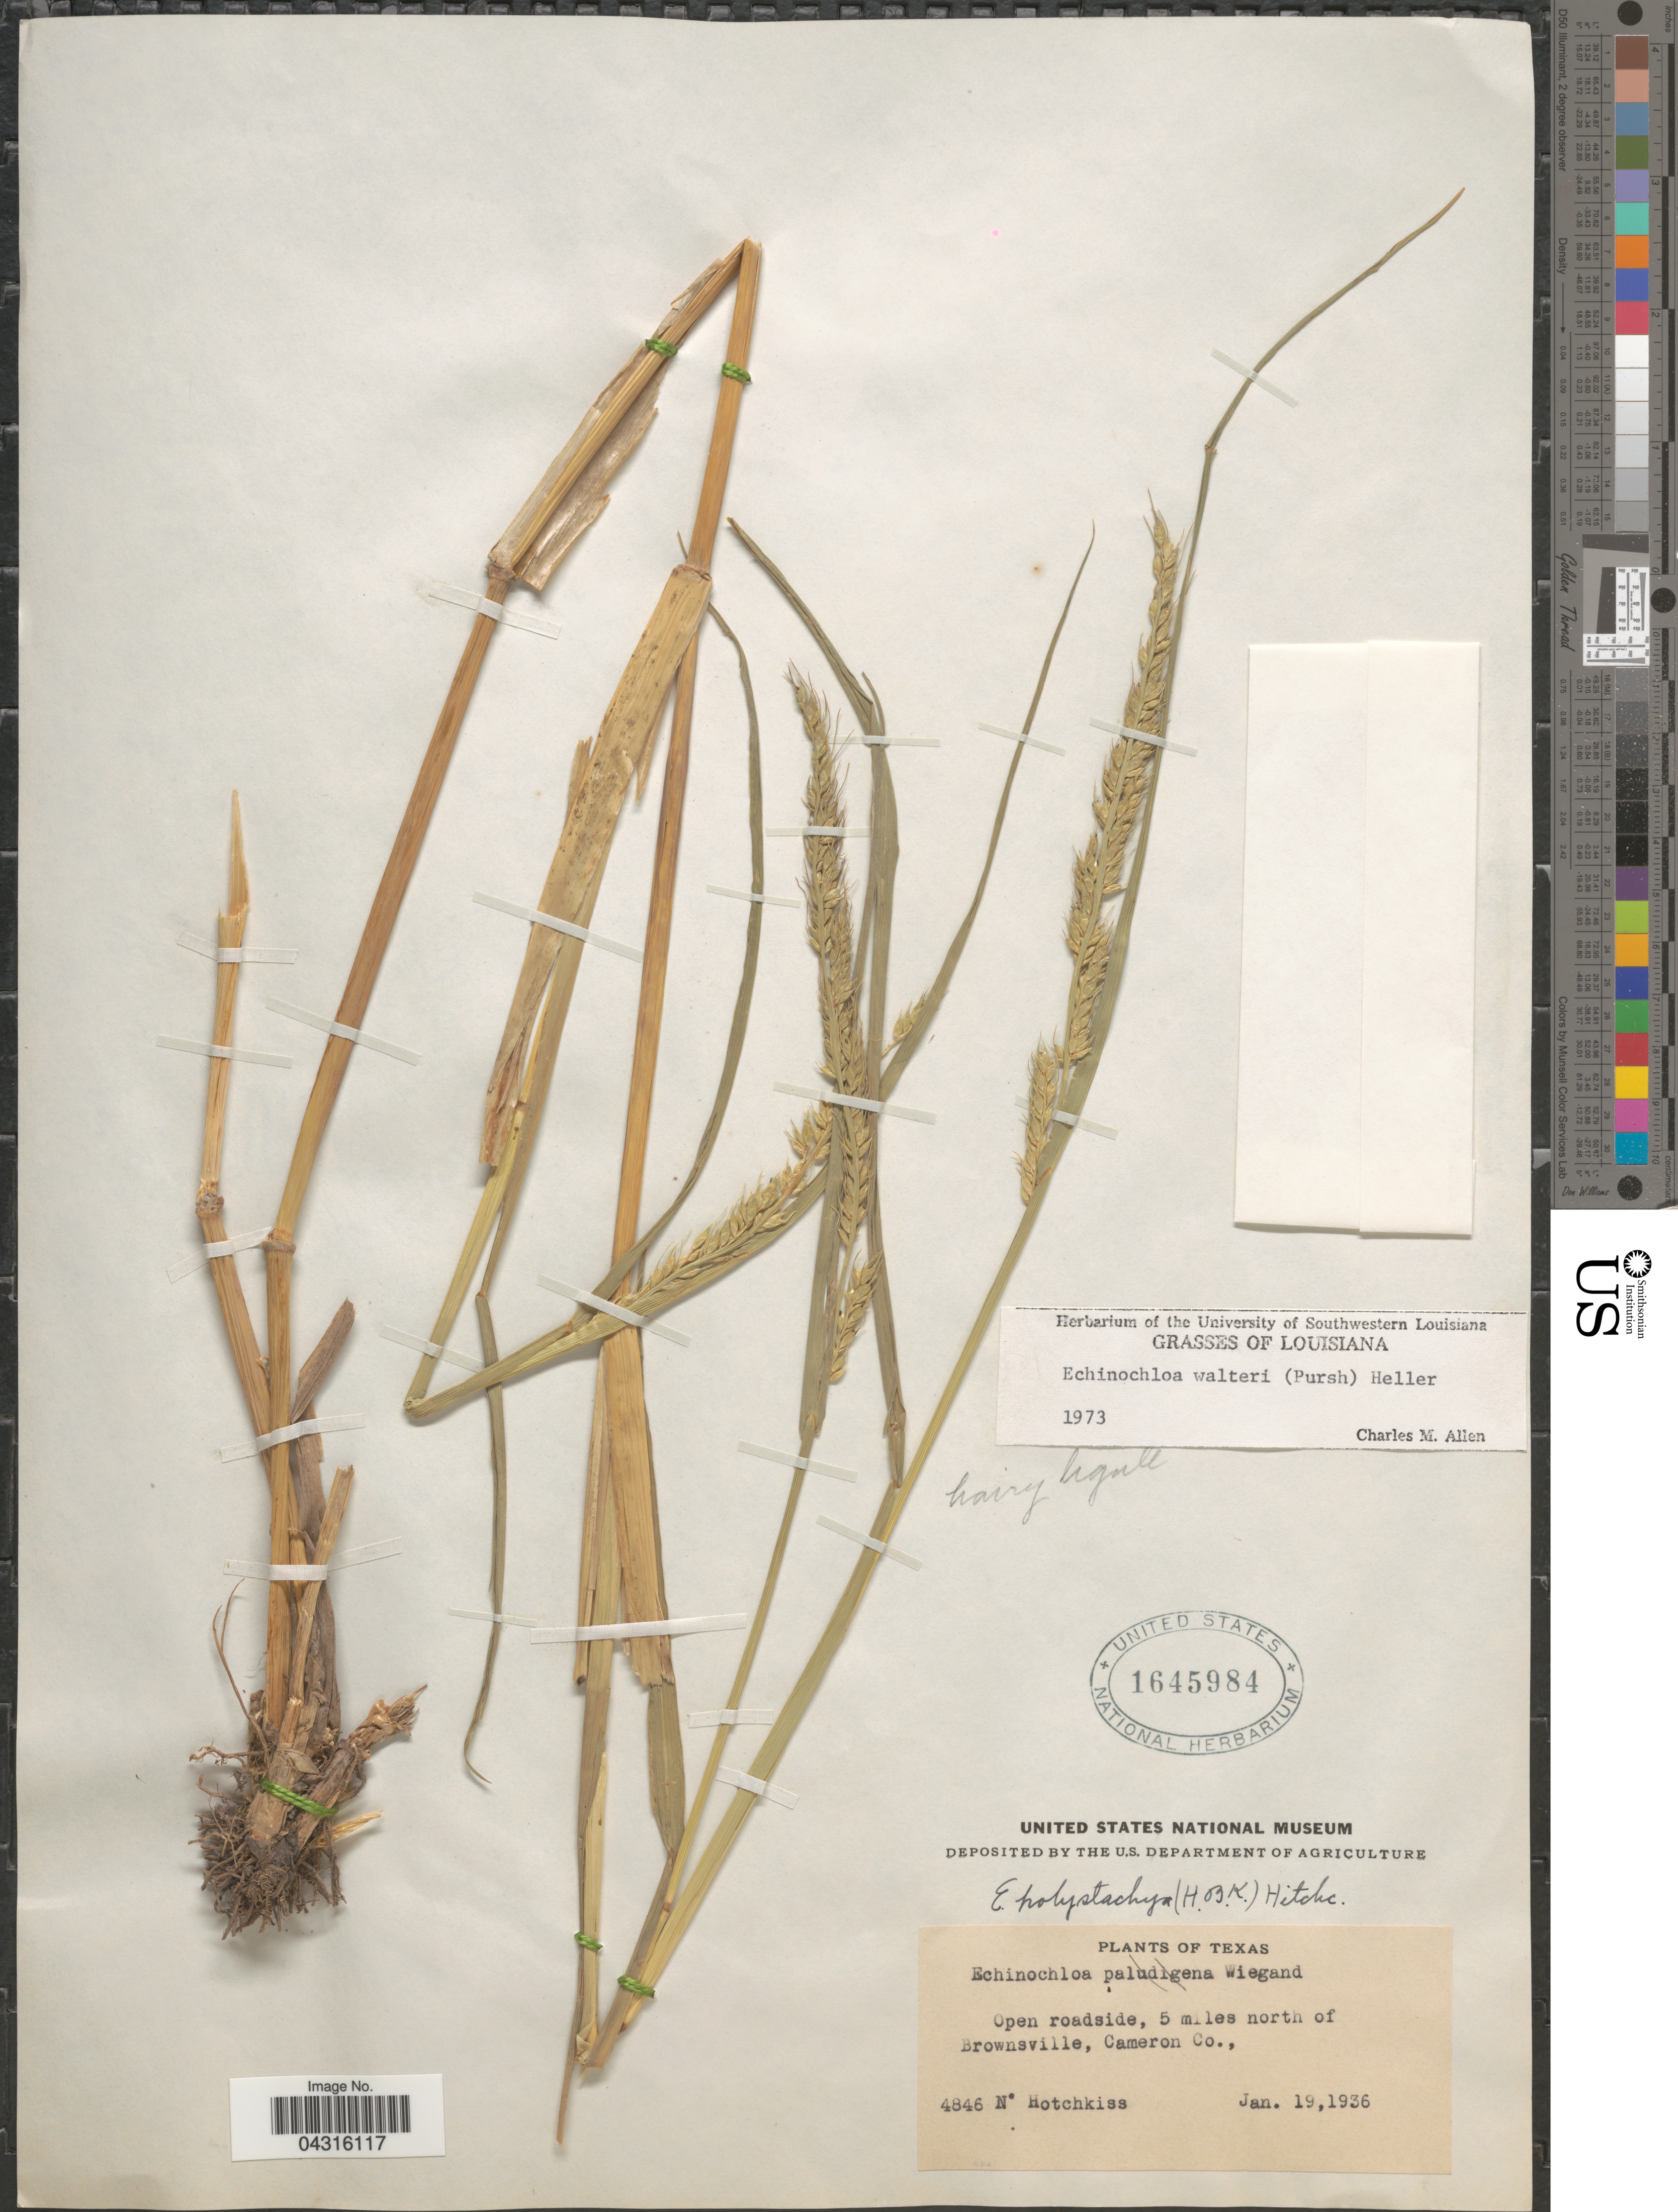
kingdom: Plantae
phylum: Tracheophyta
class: Liliopsida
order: Poales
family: Poaceae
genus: Echinochloa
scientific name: Echinochloa walteri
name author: (Pursh) A. Heller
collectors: N. Hotchkiss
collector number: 4846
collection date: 1936-01-19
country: United States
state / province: Texas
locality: Open roadside, 5 miles north of Brownsville, Cameron Co.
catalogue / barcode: US 1645984